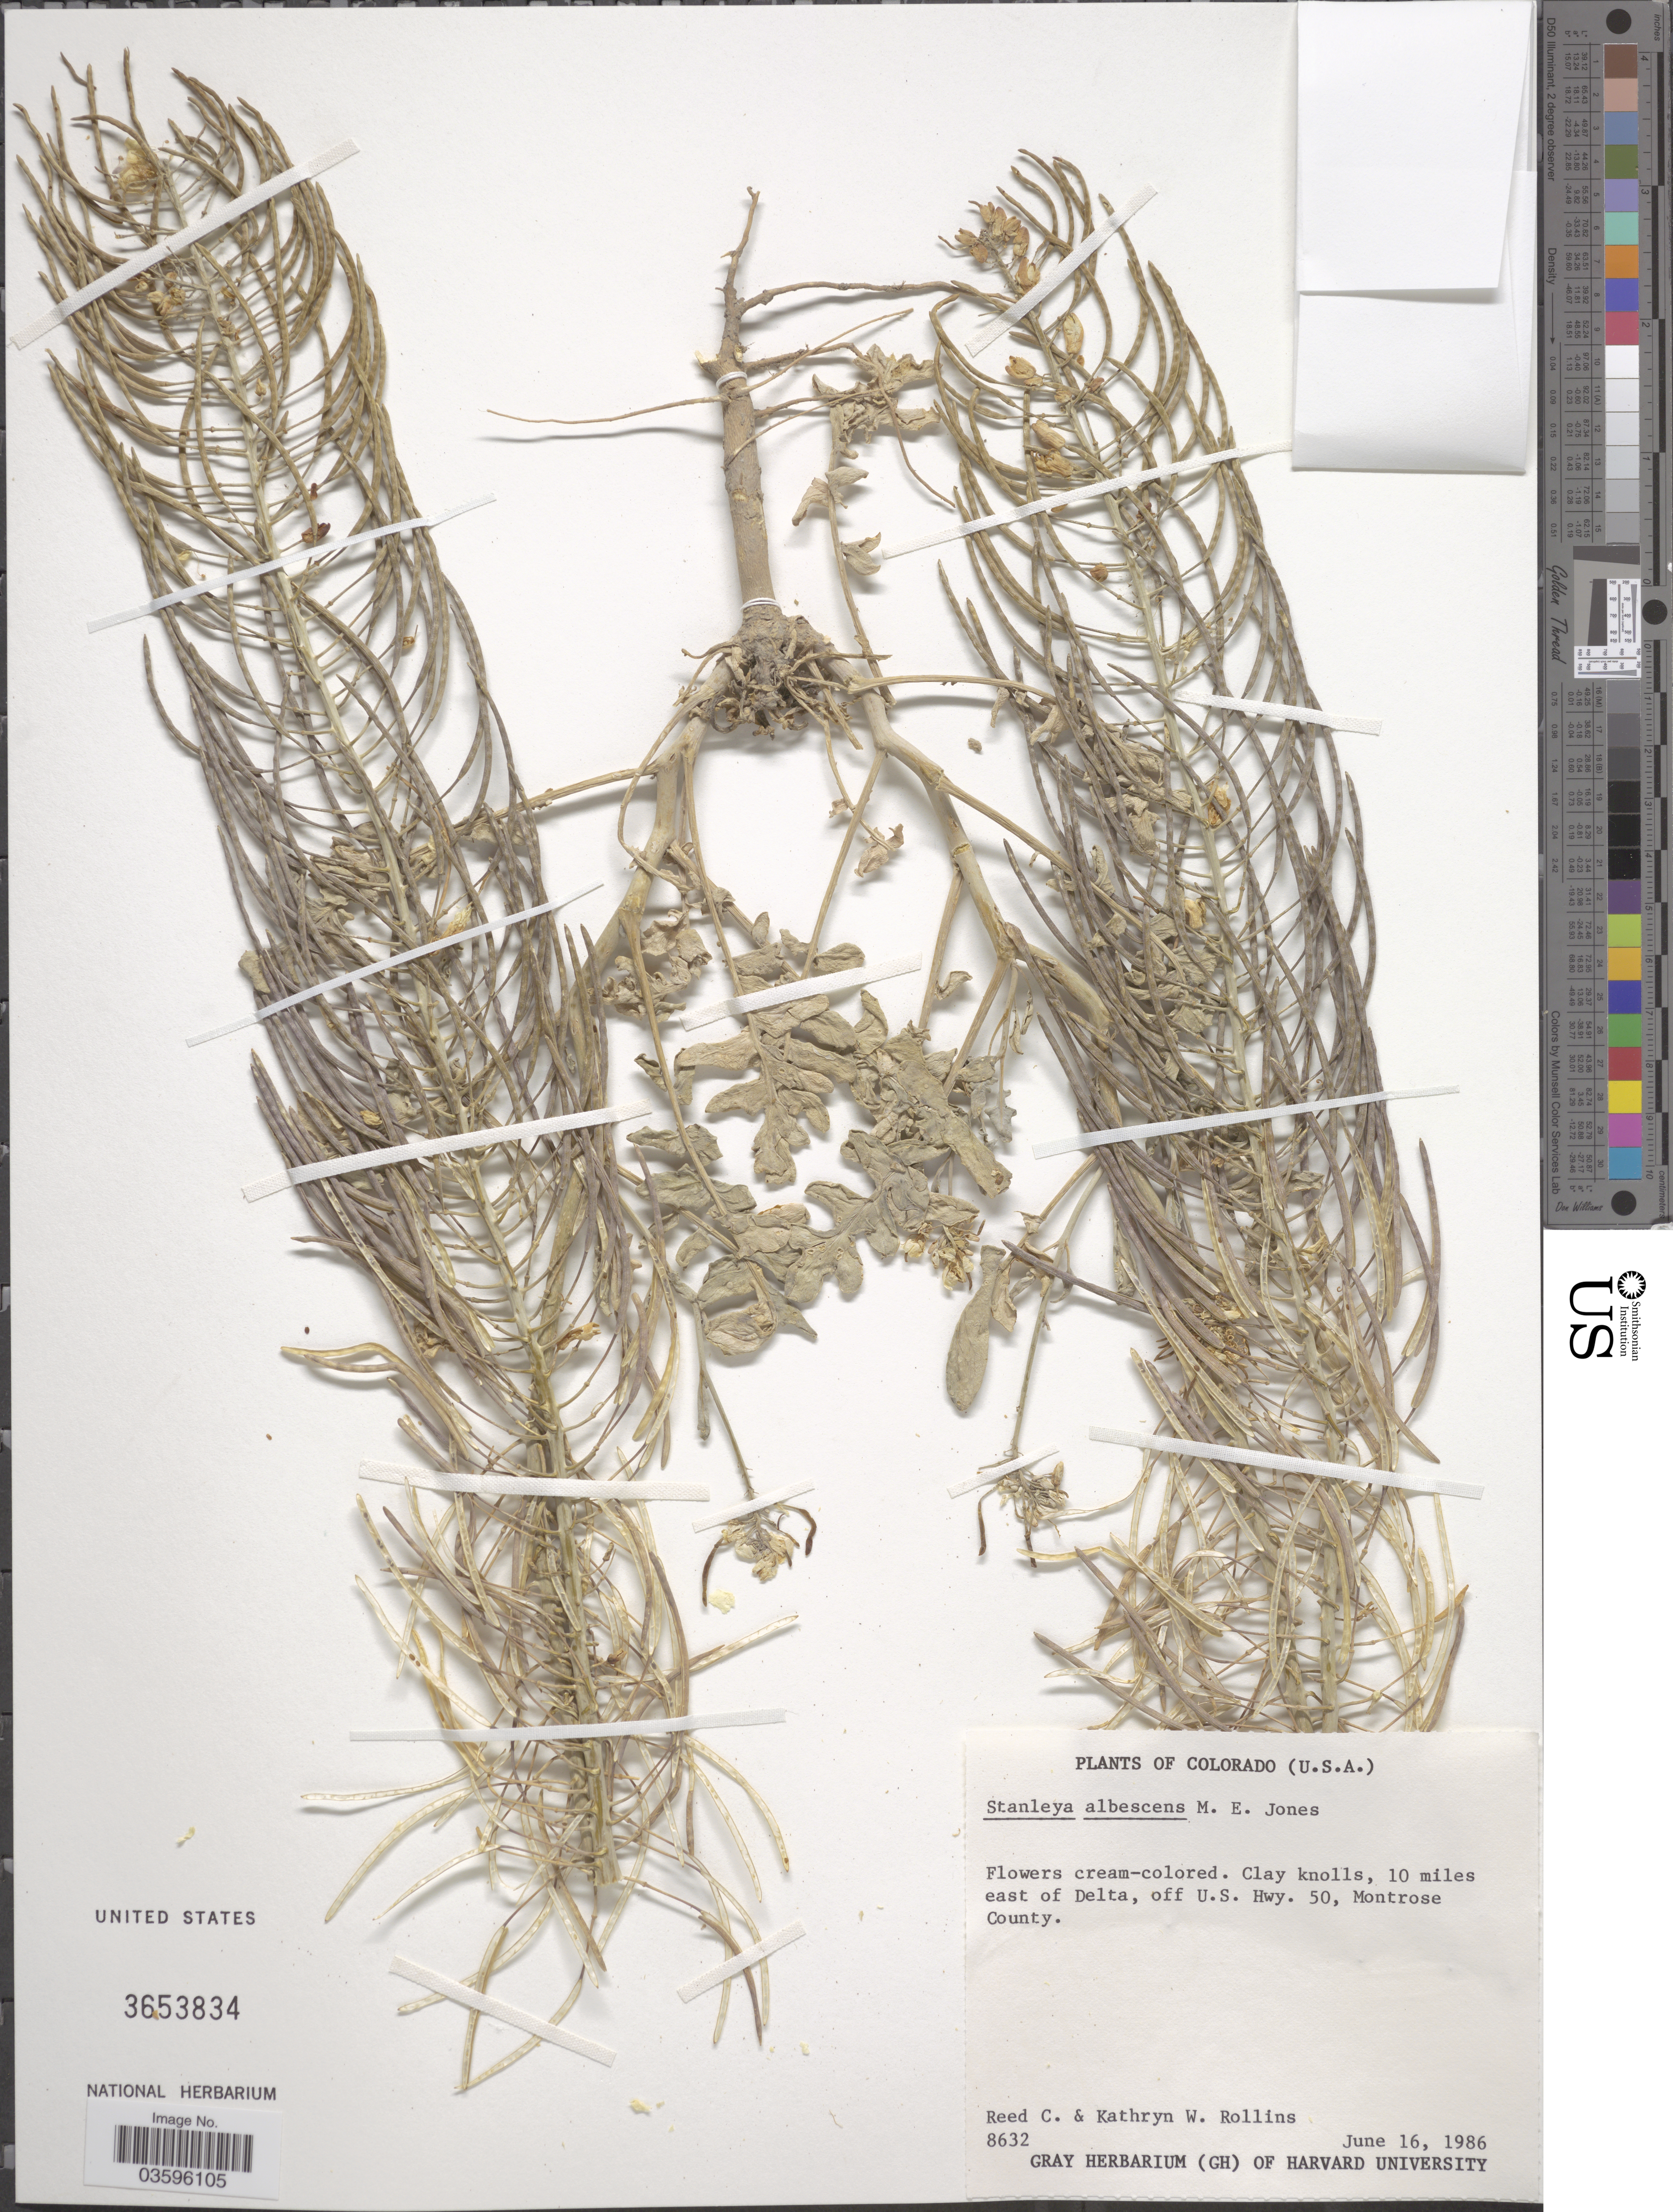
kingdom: Plantae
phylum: Tracheophyta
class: Magnoliopsida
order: Brassicales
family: Brassicaceae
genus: Stanleya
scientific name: Stanleya albescens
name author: M.E. Jones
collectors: R. C. Rollins & K. W. Rollins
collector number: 8632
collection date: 1986-06-16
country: United States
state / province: Colorado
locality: Clay knolls, 10 miles east of Delta, off U.S. Hwy. 50, Montrose County.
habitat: clay knolls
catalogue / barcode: US 3653834